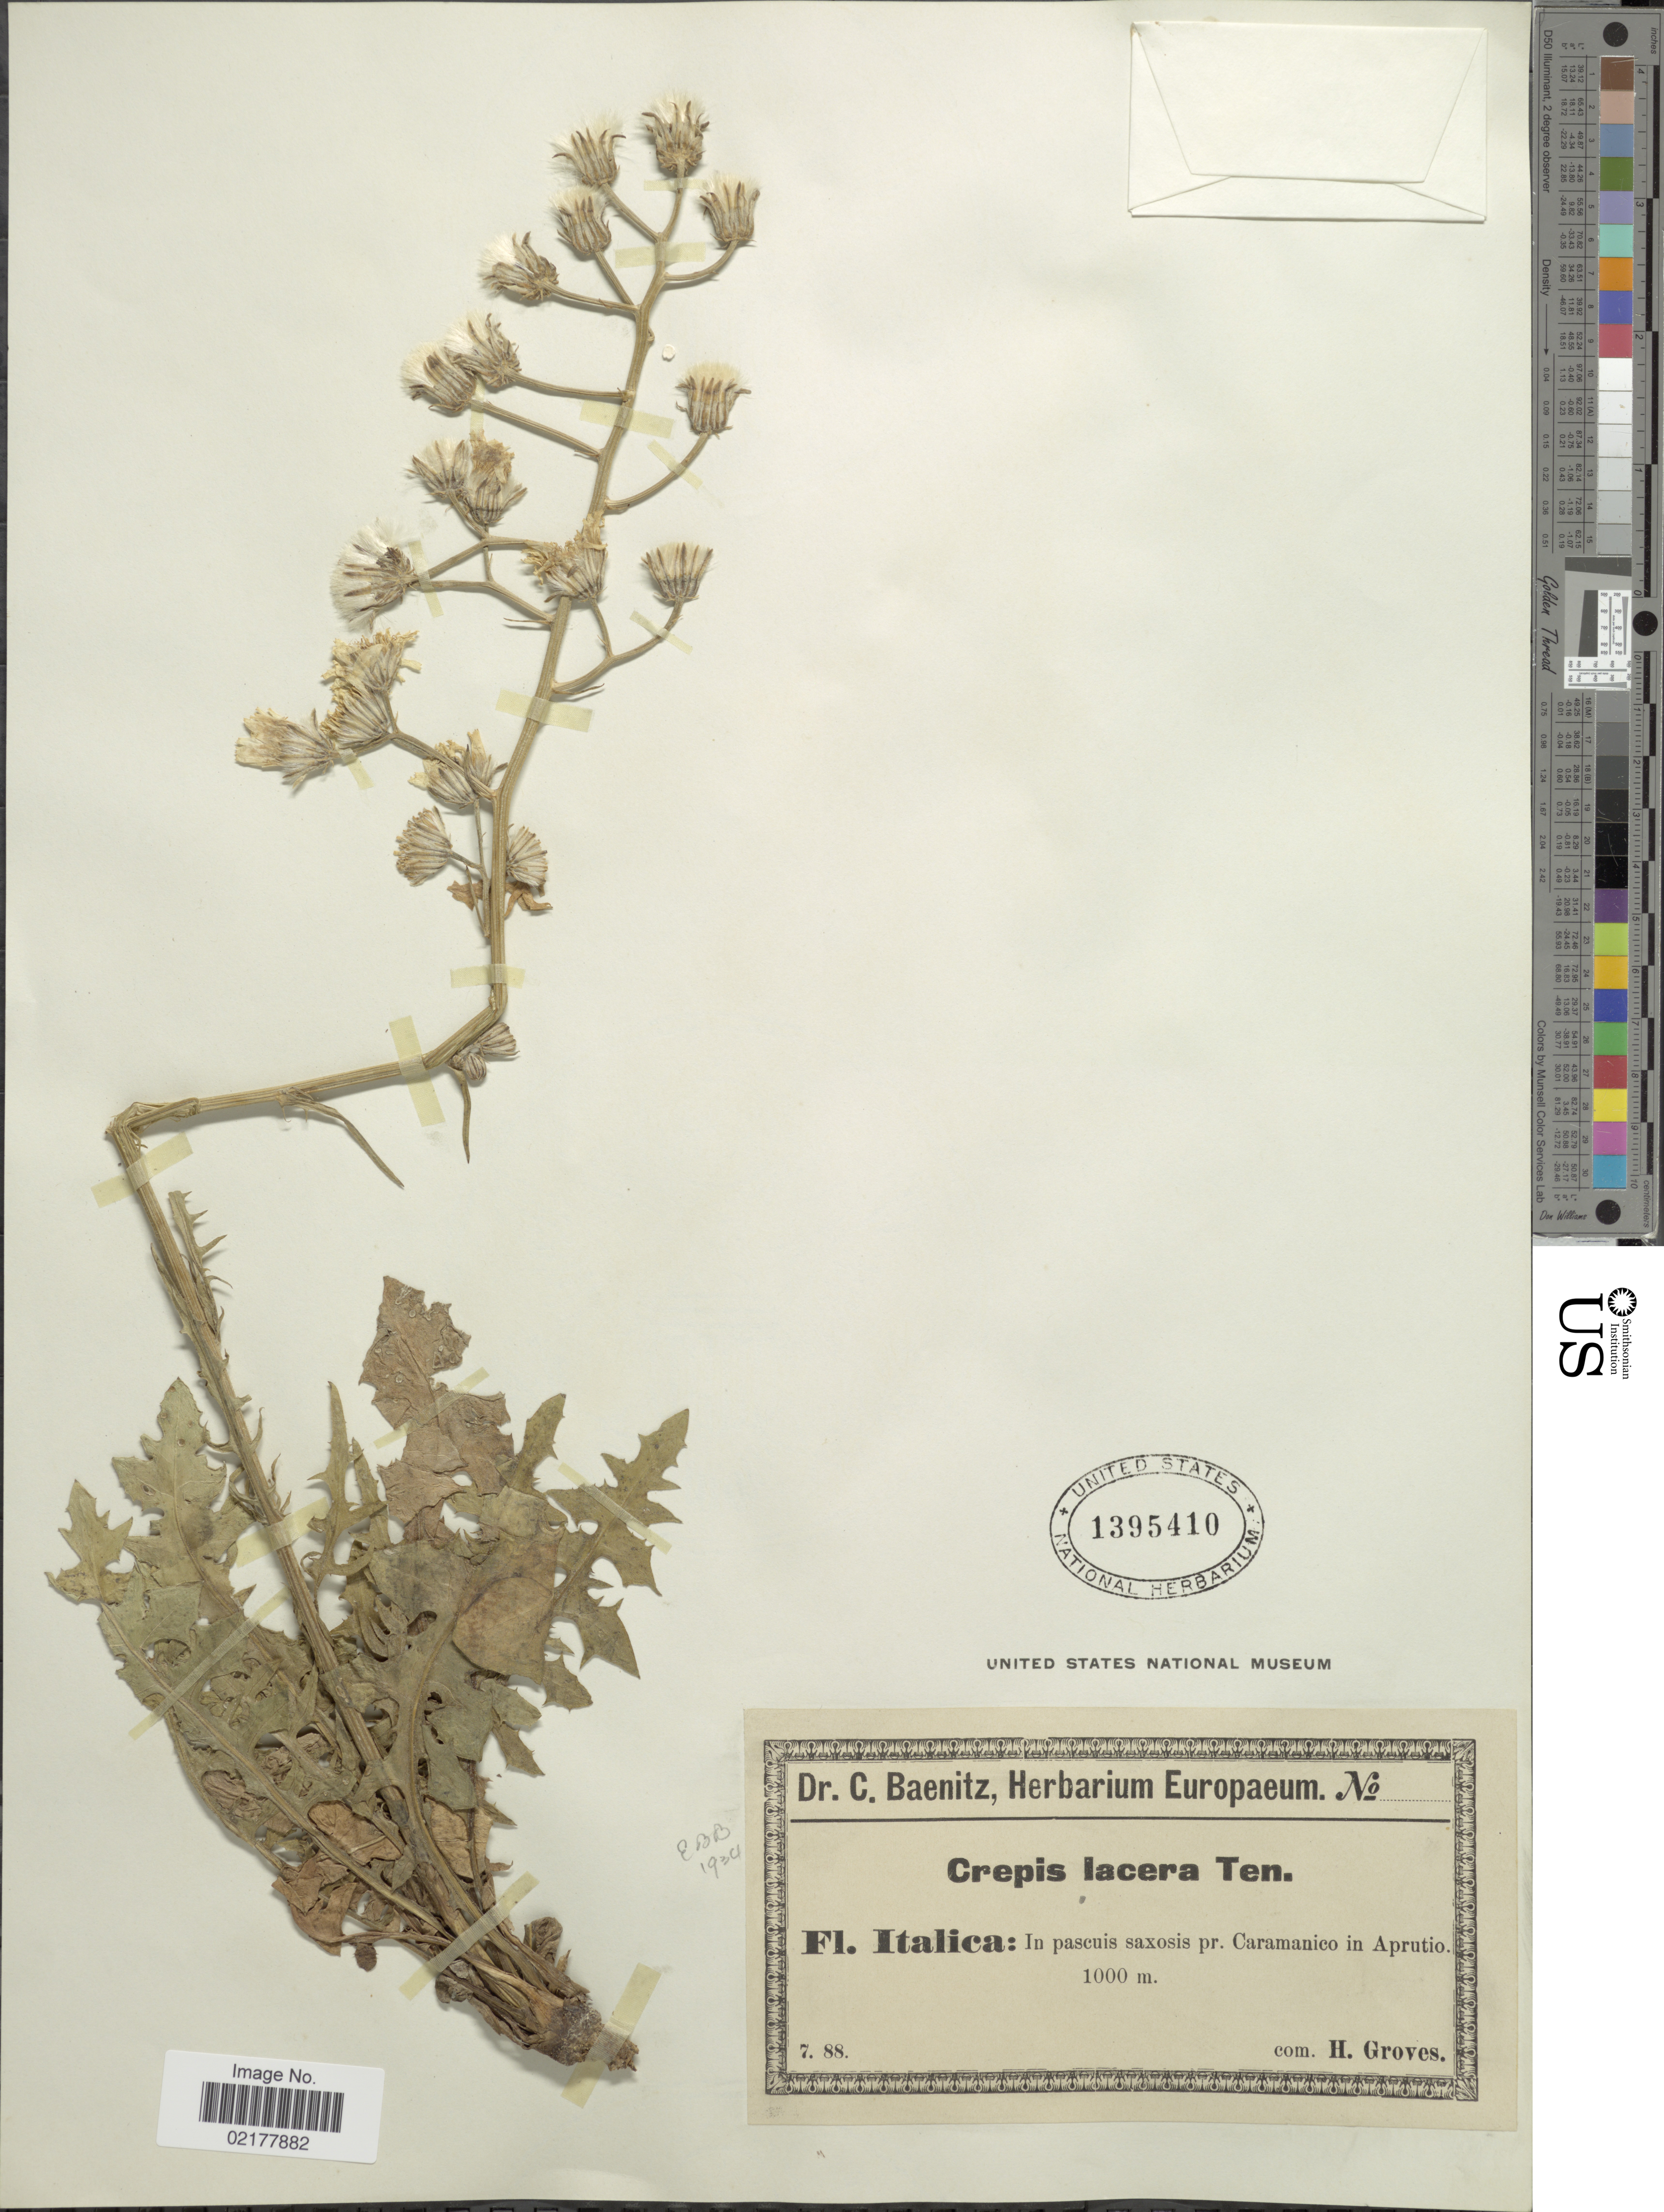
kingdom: Plantae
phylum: Tracheophyta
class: Magnoliopsida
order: Asterales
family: Asteraceae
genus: Crepis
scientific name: Crepis lacera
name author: Ten.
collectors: C. G. Baenitz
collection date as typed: Transcribed d/m/y: /7/88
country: Italy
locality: Pr. Caramanico in Aprutio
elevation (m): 1000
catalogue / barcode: US 1395410